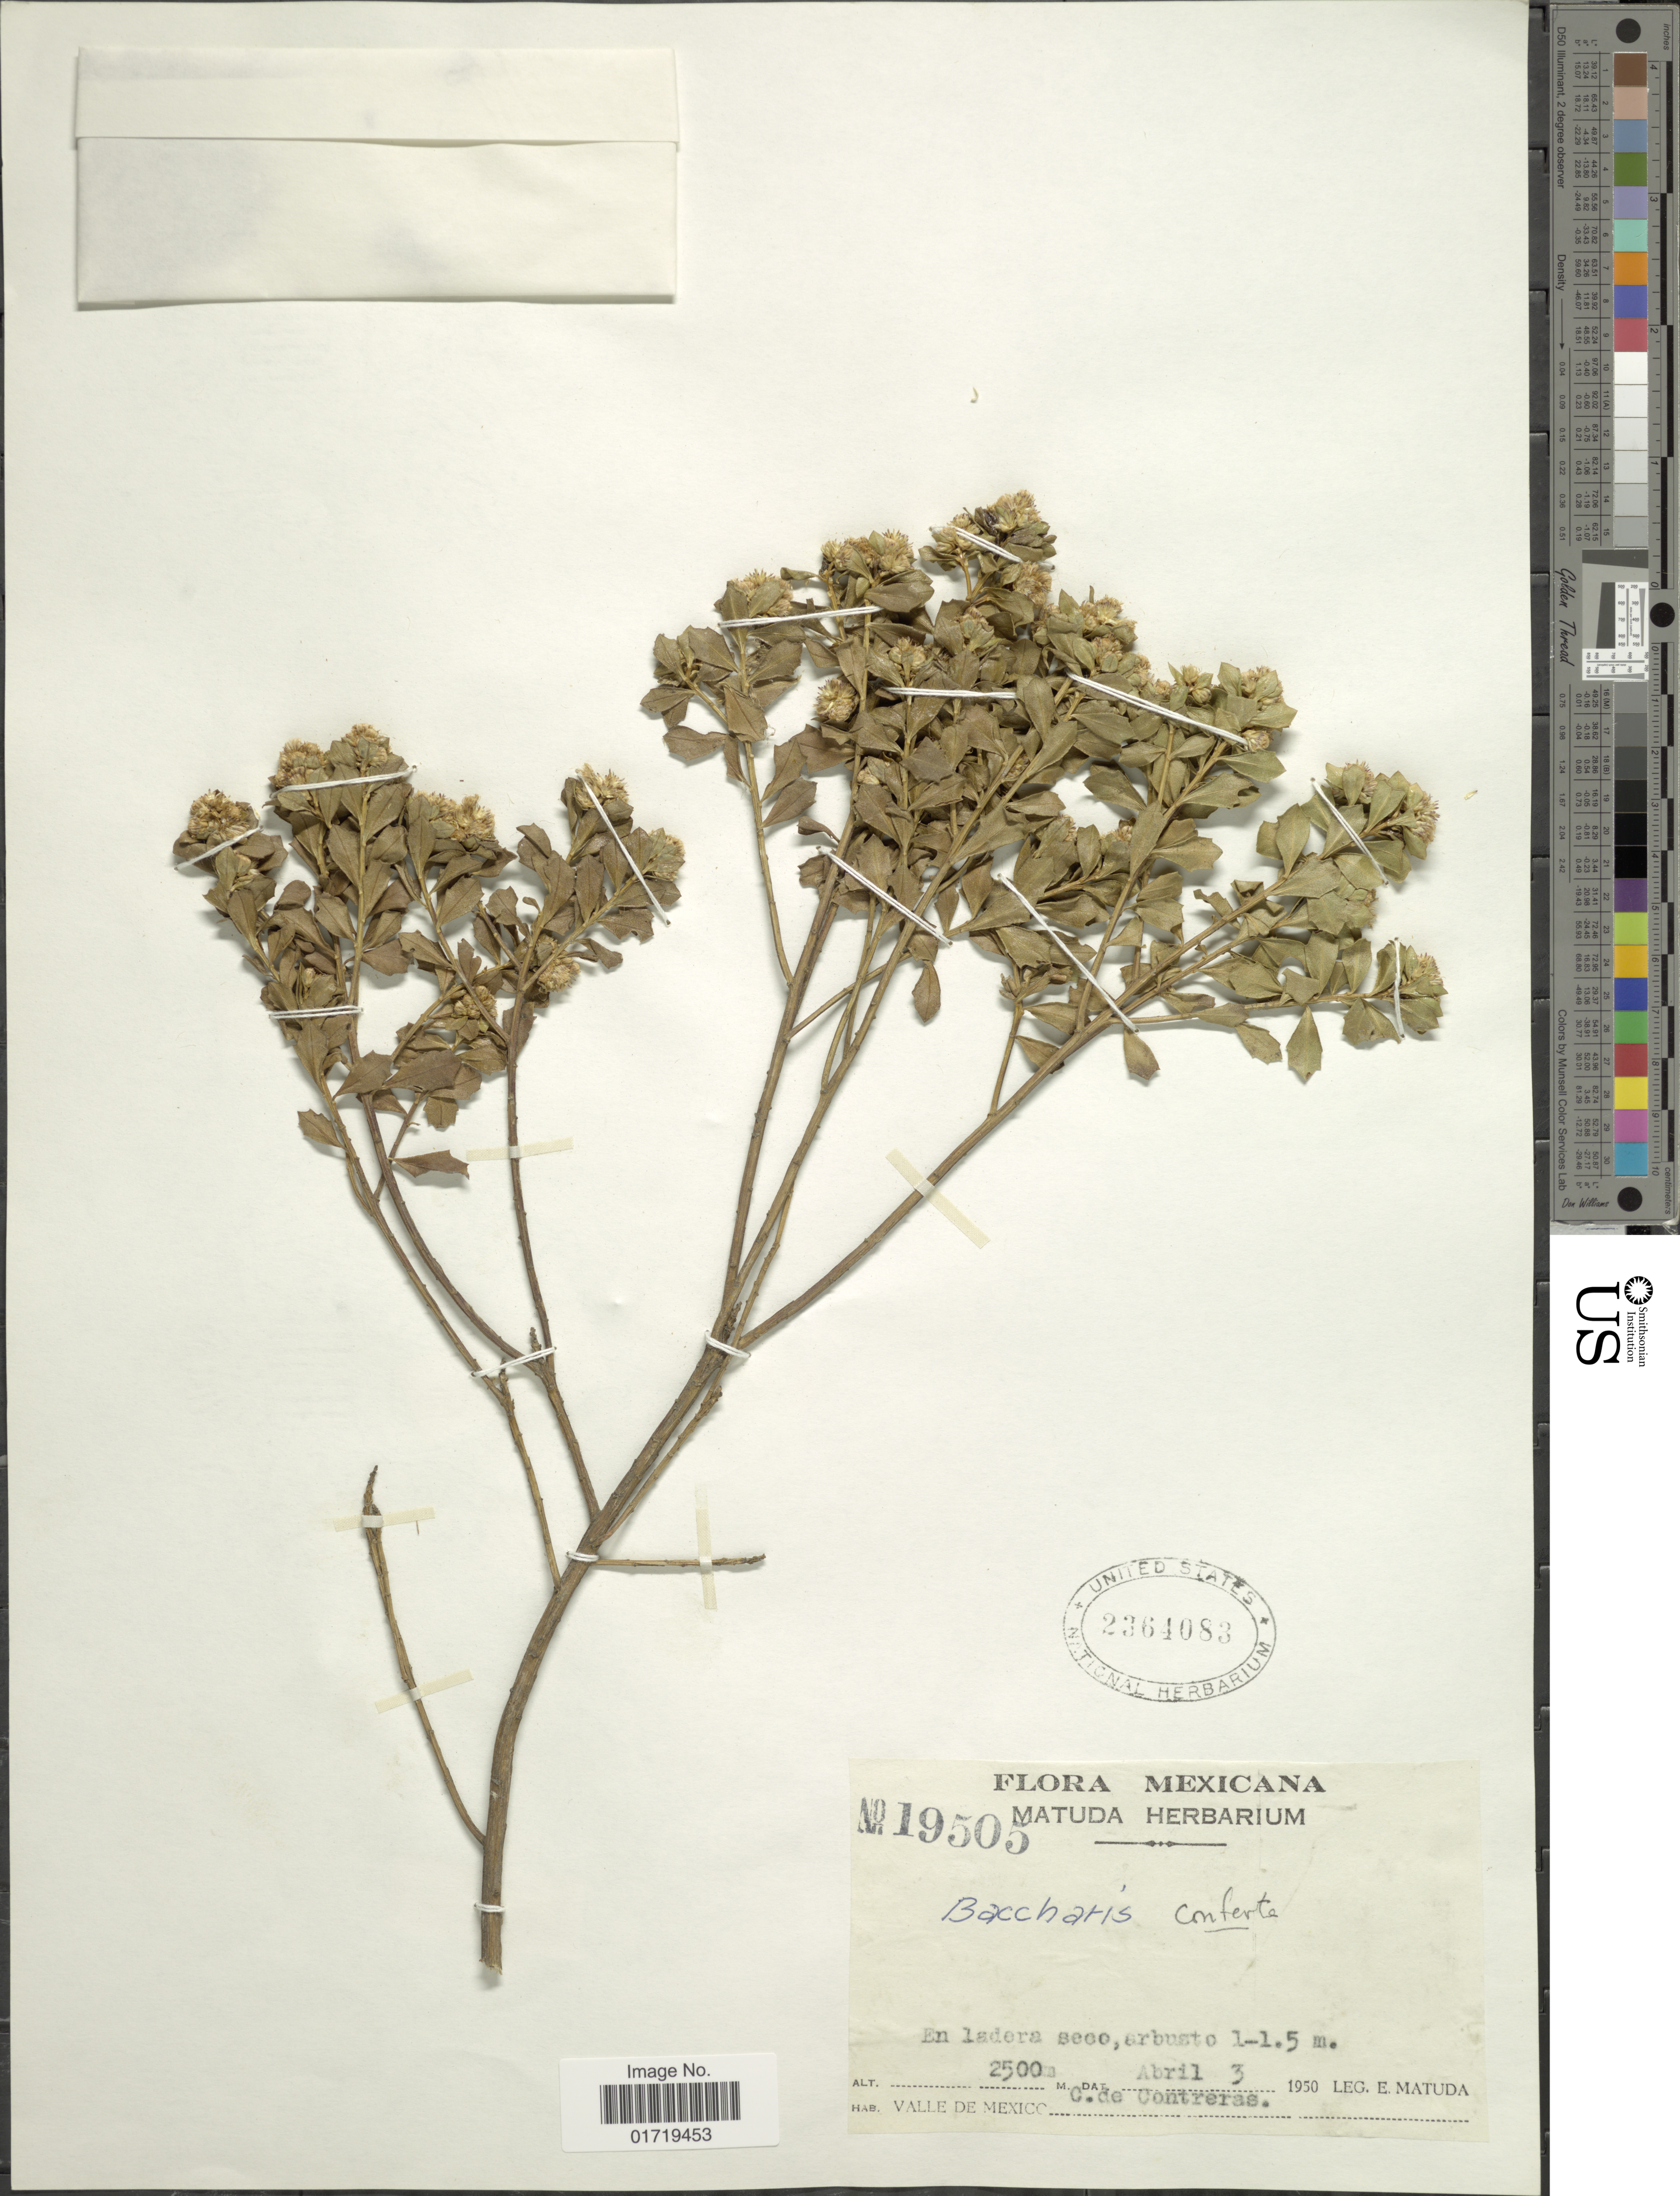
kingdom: Plantae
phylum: Tracheophyta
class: Magnoliopsida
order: Asterales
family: Asteraceae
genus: Baccharis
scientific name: Baccharis conferta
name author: Kunth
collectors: E. Matuda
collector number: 19505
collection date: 1950-04-03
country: Mexico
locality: Valle de Mexico, C. de Contreras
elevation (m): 2500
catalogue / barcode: US 2364083